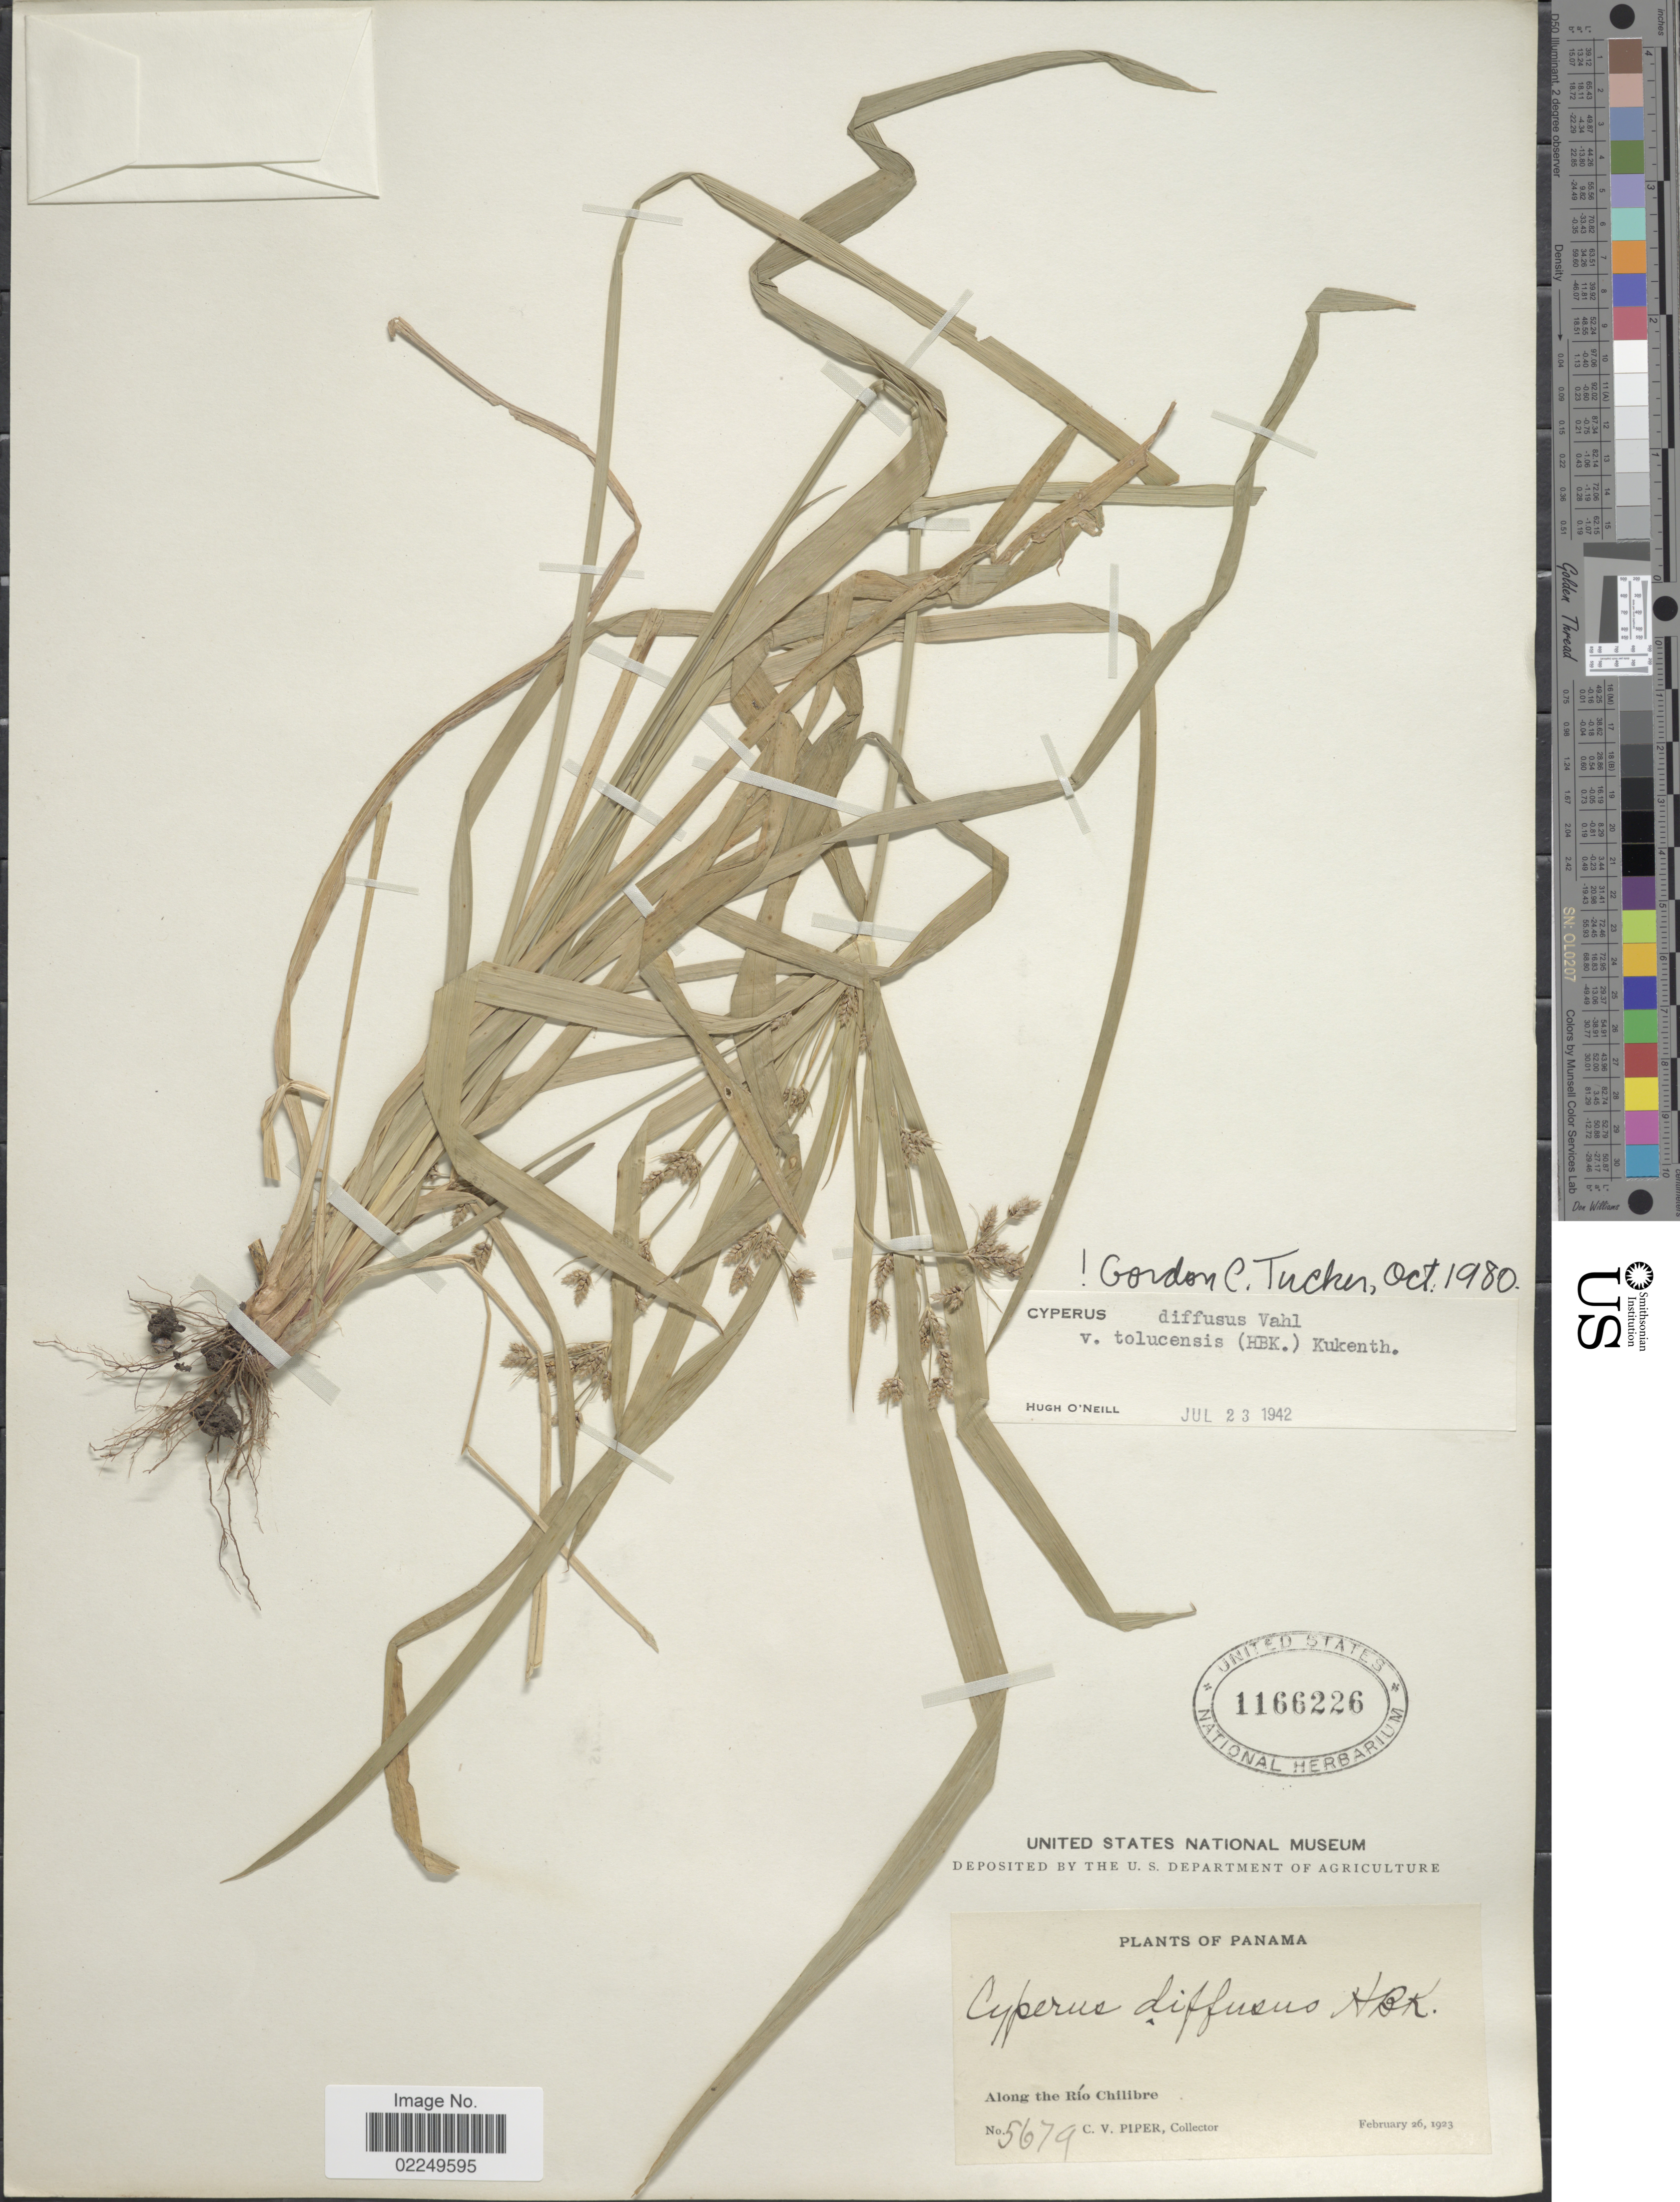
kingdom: Plantae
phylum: Tracheophyta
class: Liliopsida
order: Poales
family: Cyperaceae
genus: Cyperus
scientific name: Cyperus laxus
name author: Lam.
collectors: C. V. Piper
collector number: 5679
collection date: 1923-02-26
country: Panama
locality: Along the Rio Chilibre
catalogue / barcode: US 1166226